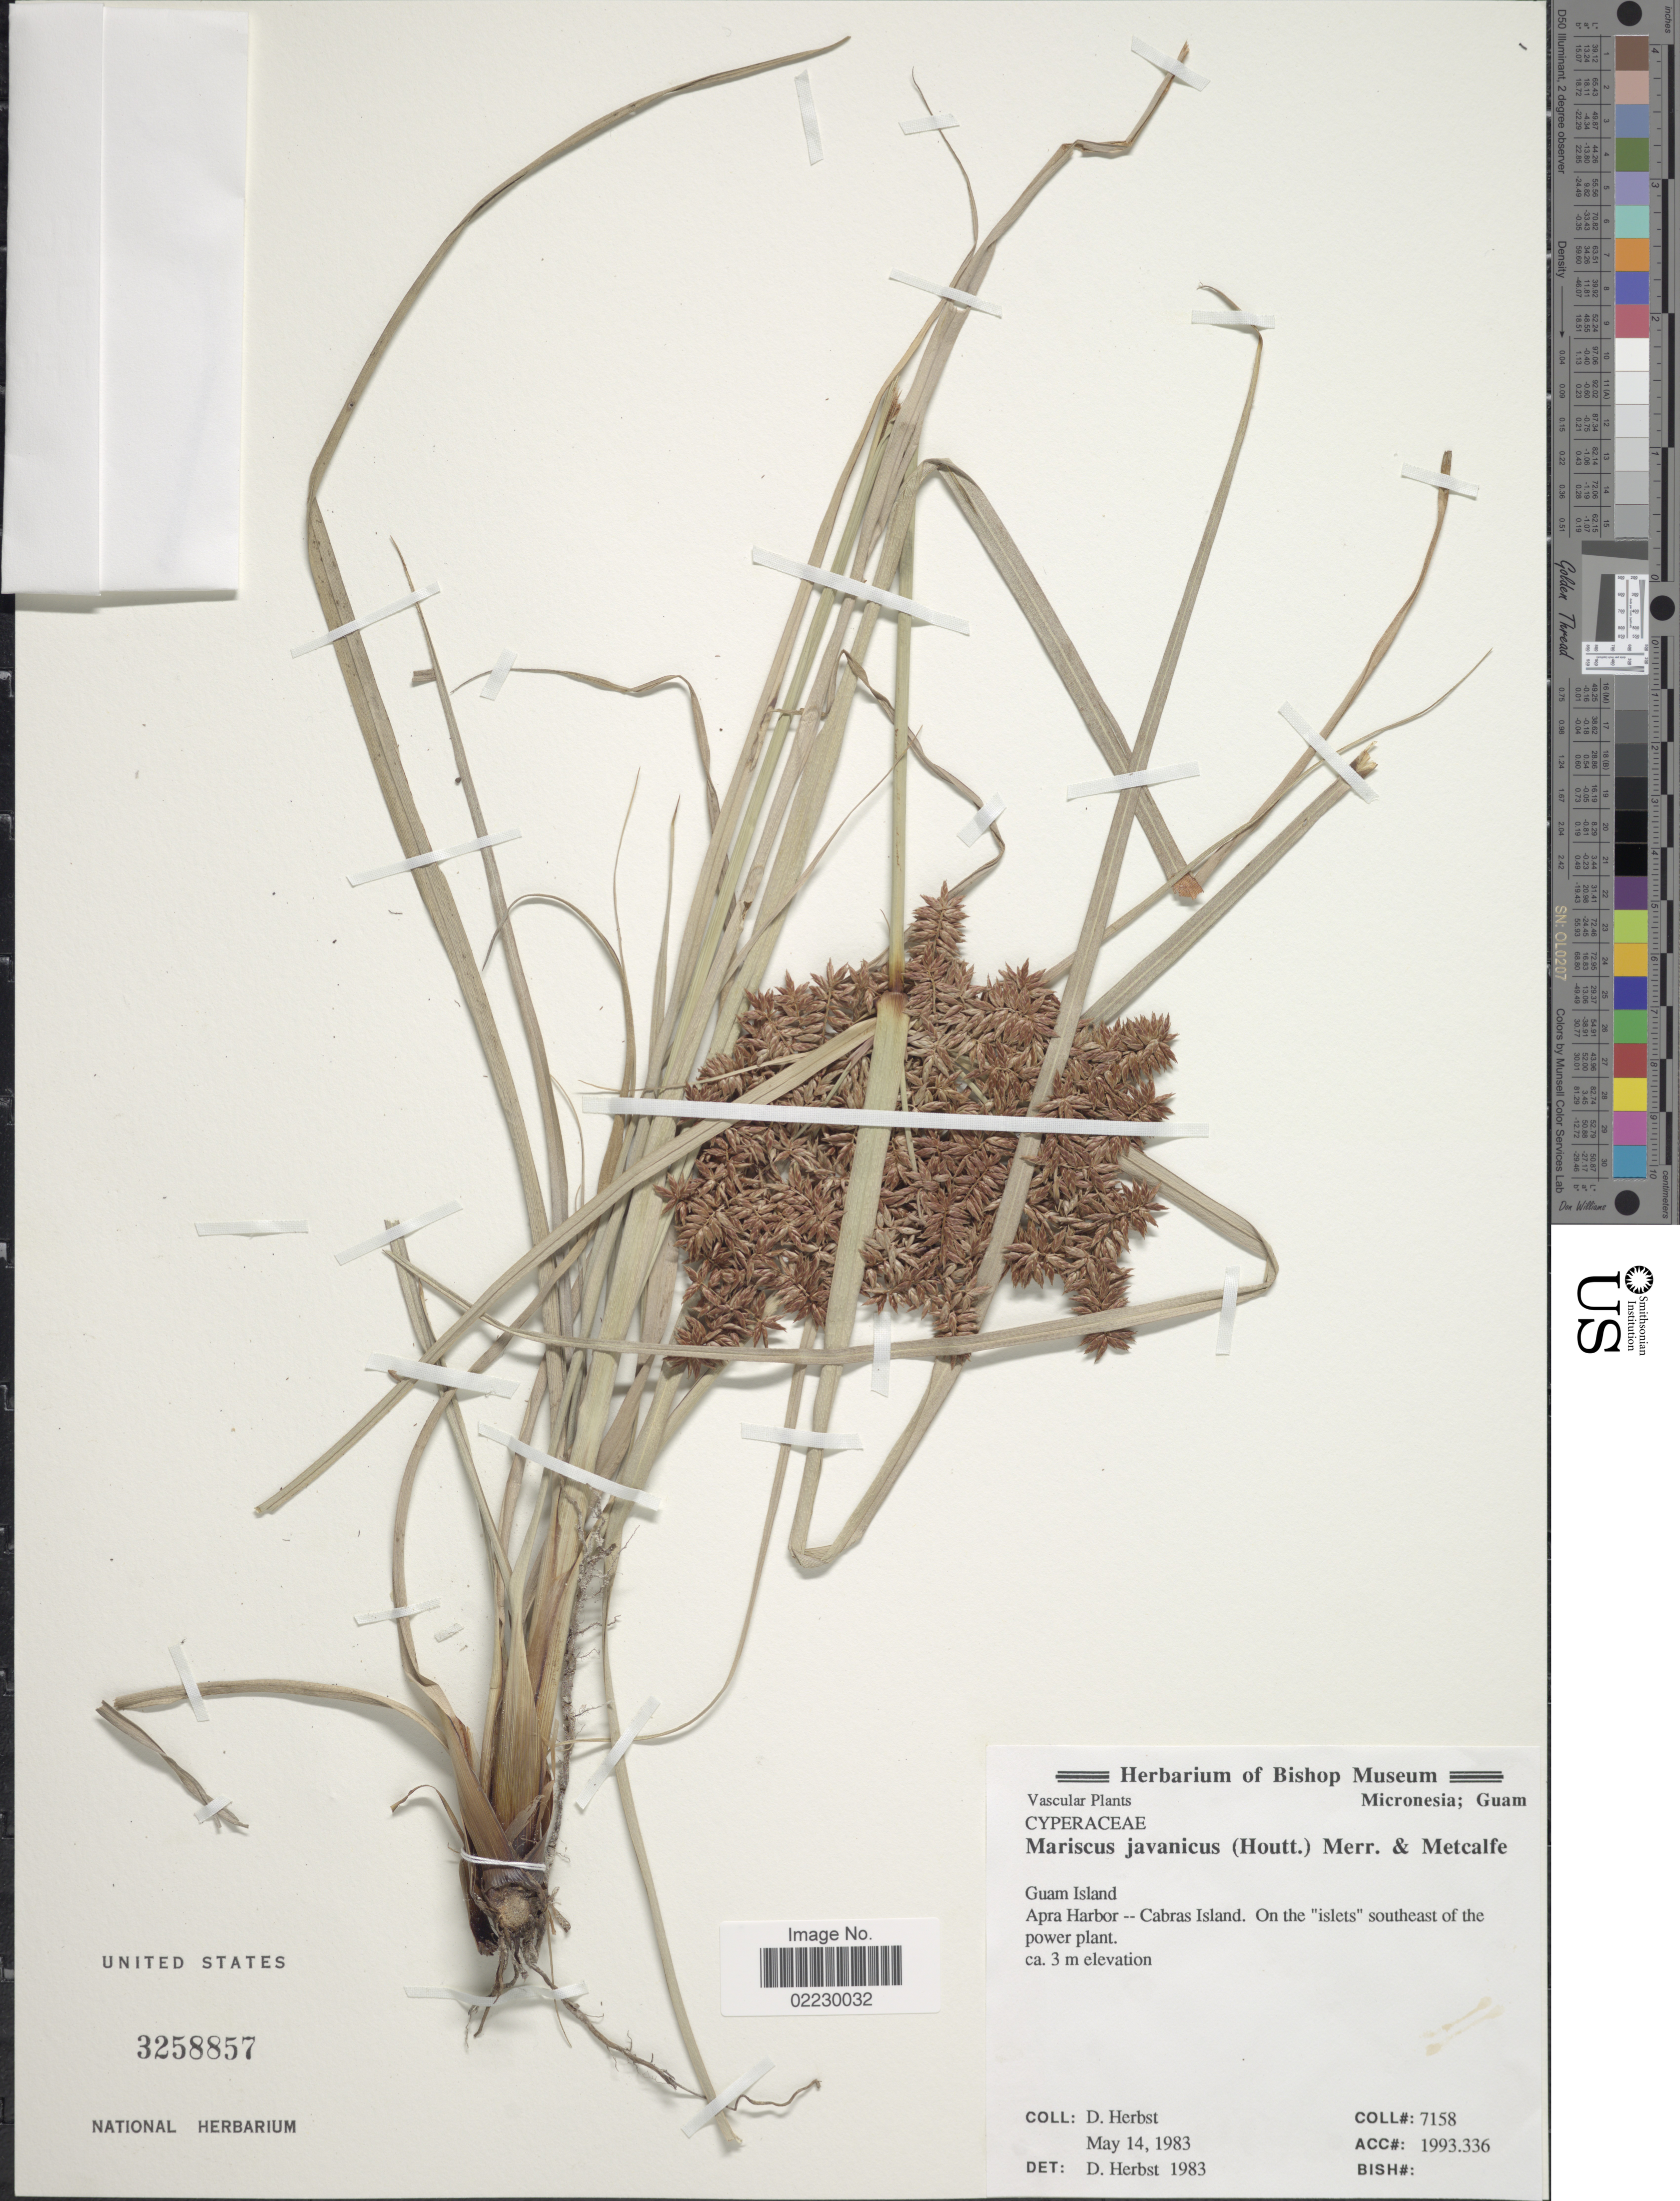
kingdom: Plantae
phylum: Tracheophyta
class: Liliopsida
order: Poales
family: Cyperaceae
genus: Cyperus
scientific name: Cyperus javanicus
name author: Houtt.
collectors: D. Herbst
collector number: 7158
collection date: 1983-05-14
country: Guam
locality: Guam island. Apra Harbor -- Cabras Island. On the "islets"southeast of the power plant. Micronesia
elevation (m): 3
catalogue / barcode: US 3258857